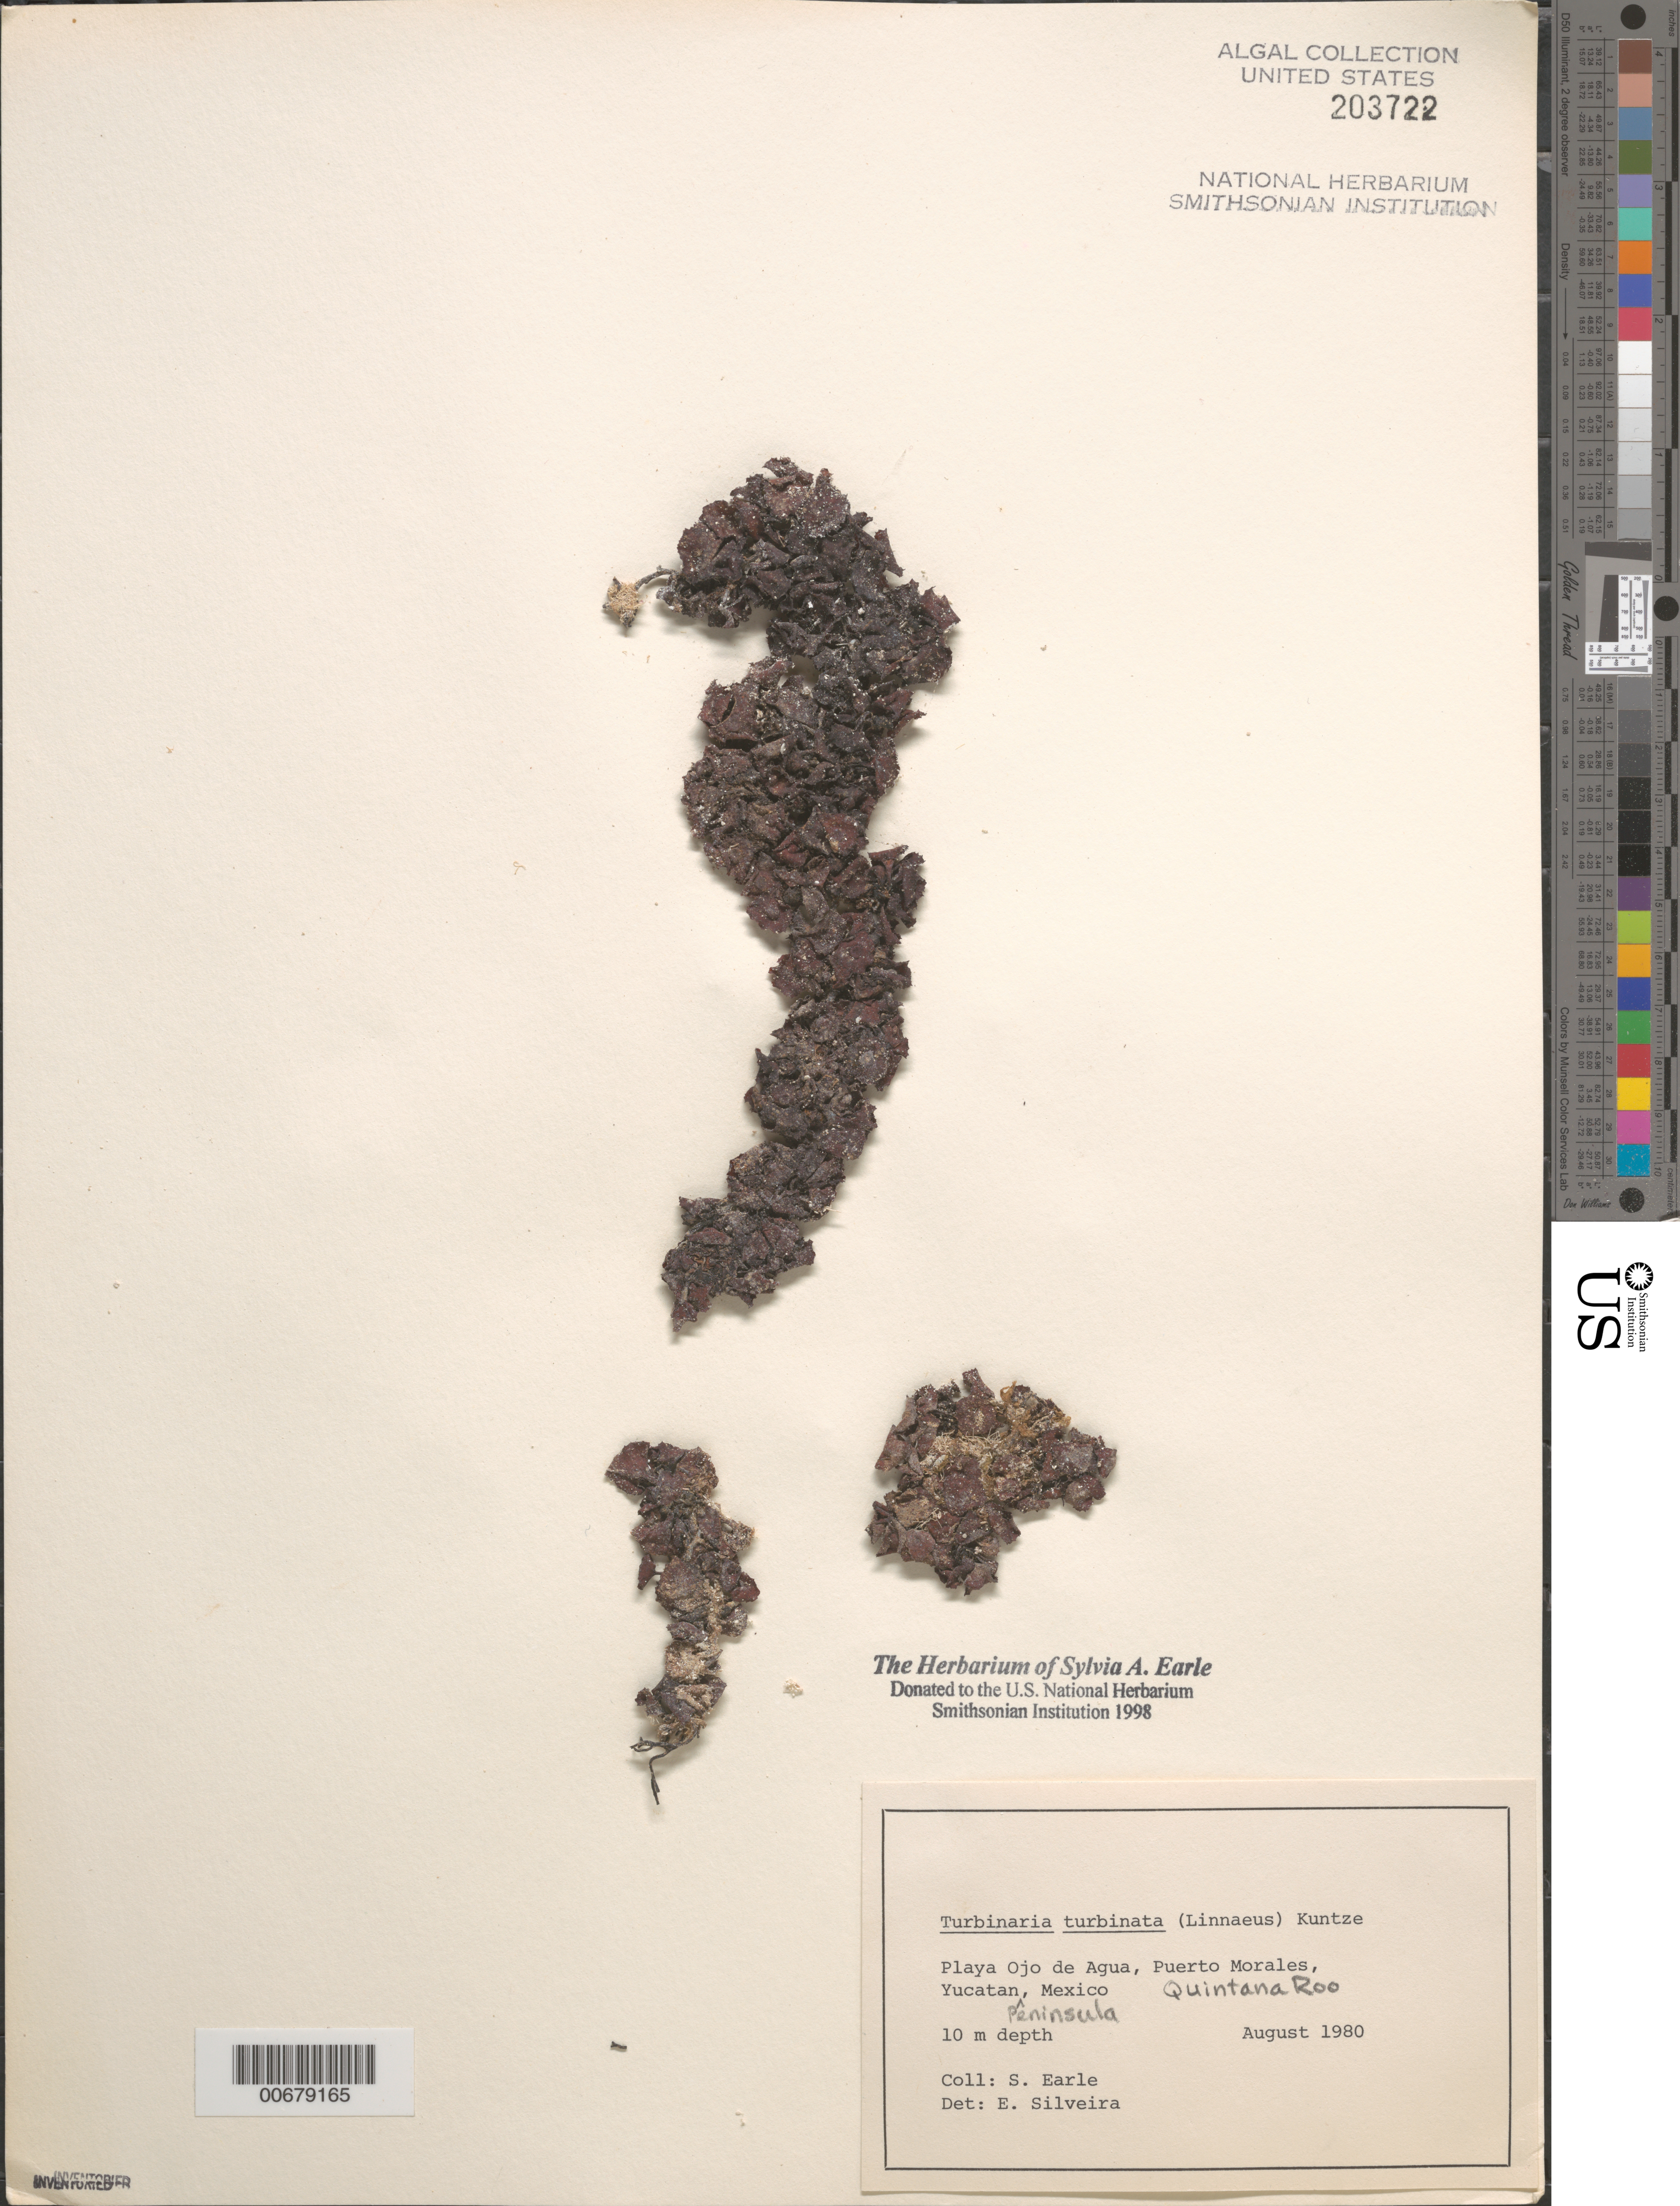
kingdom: Chromista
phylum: Ochrophyta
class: Phaeophyceae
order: Fucales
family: Sargassaceae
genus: Turbinaria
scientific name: Turbinaria turbinata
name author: (L.) Kuntze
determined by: Silveira, E. A.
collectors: S. A. Earle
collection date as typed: Aug 1980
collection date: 1980-08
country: Mexico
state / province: Quintana Roo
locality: Playa Ojo de Agua, Puerto Morales, Yucatan Peninsula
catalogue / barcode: US 203722